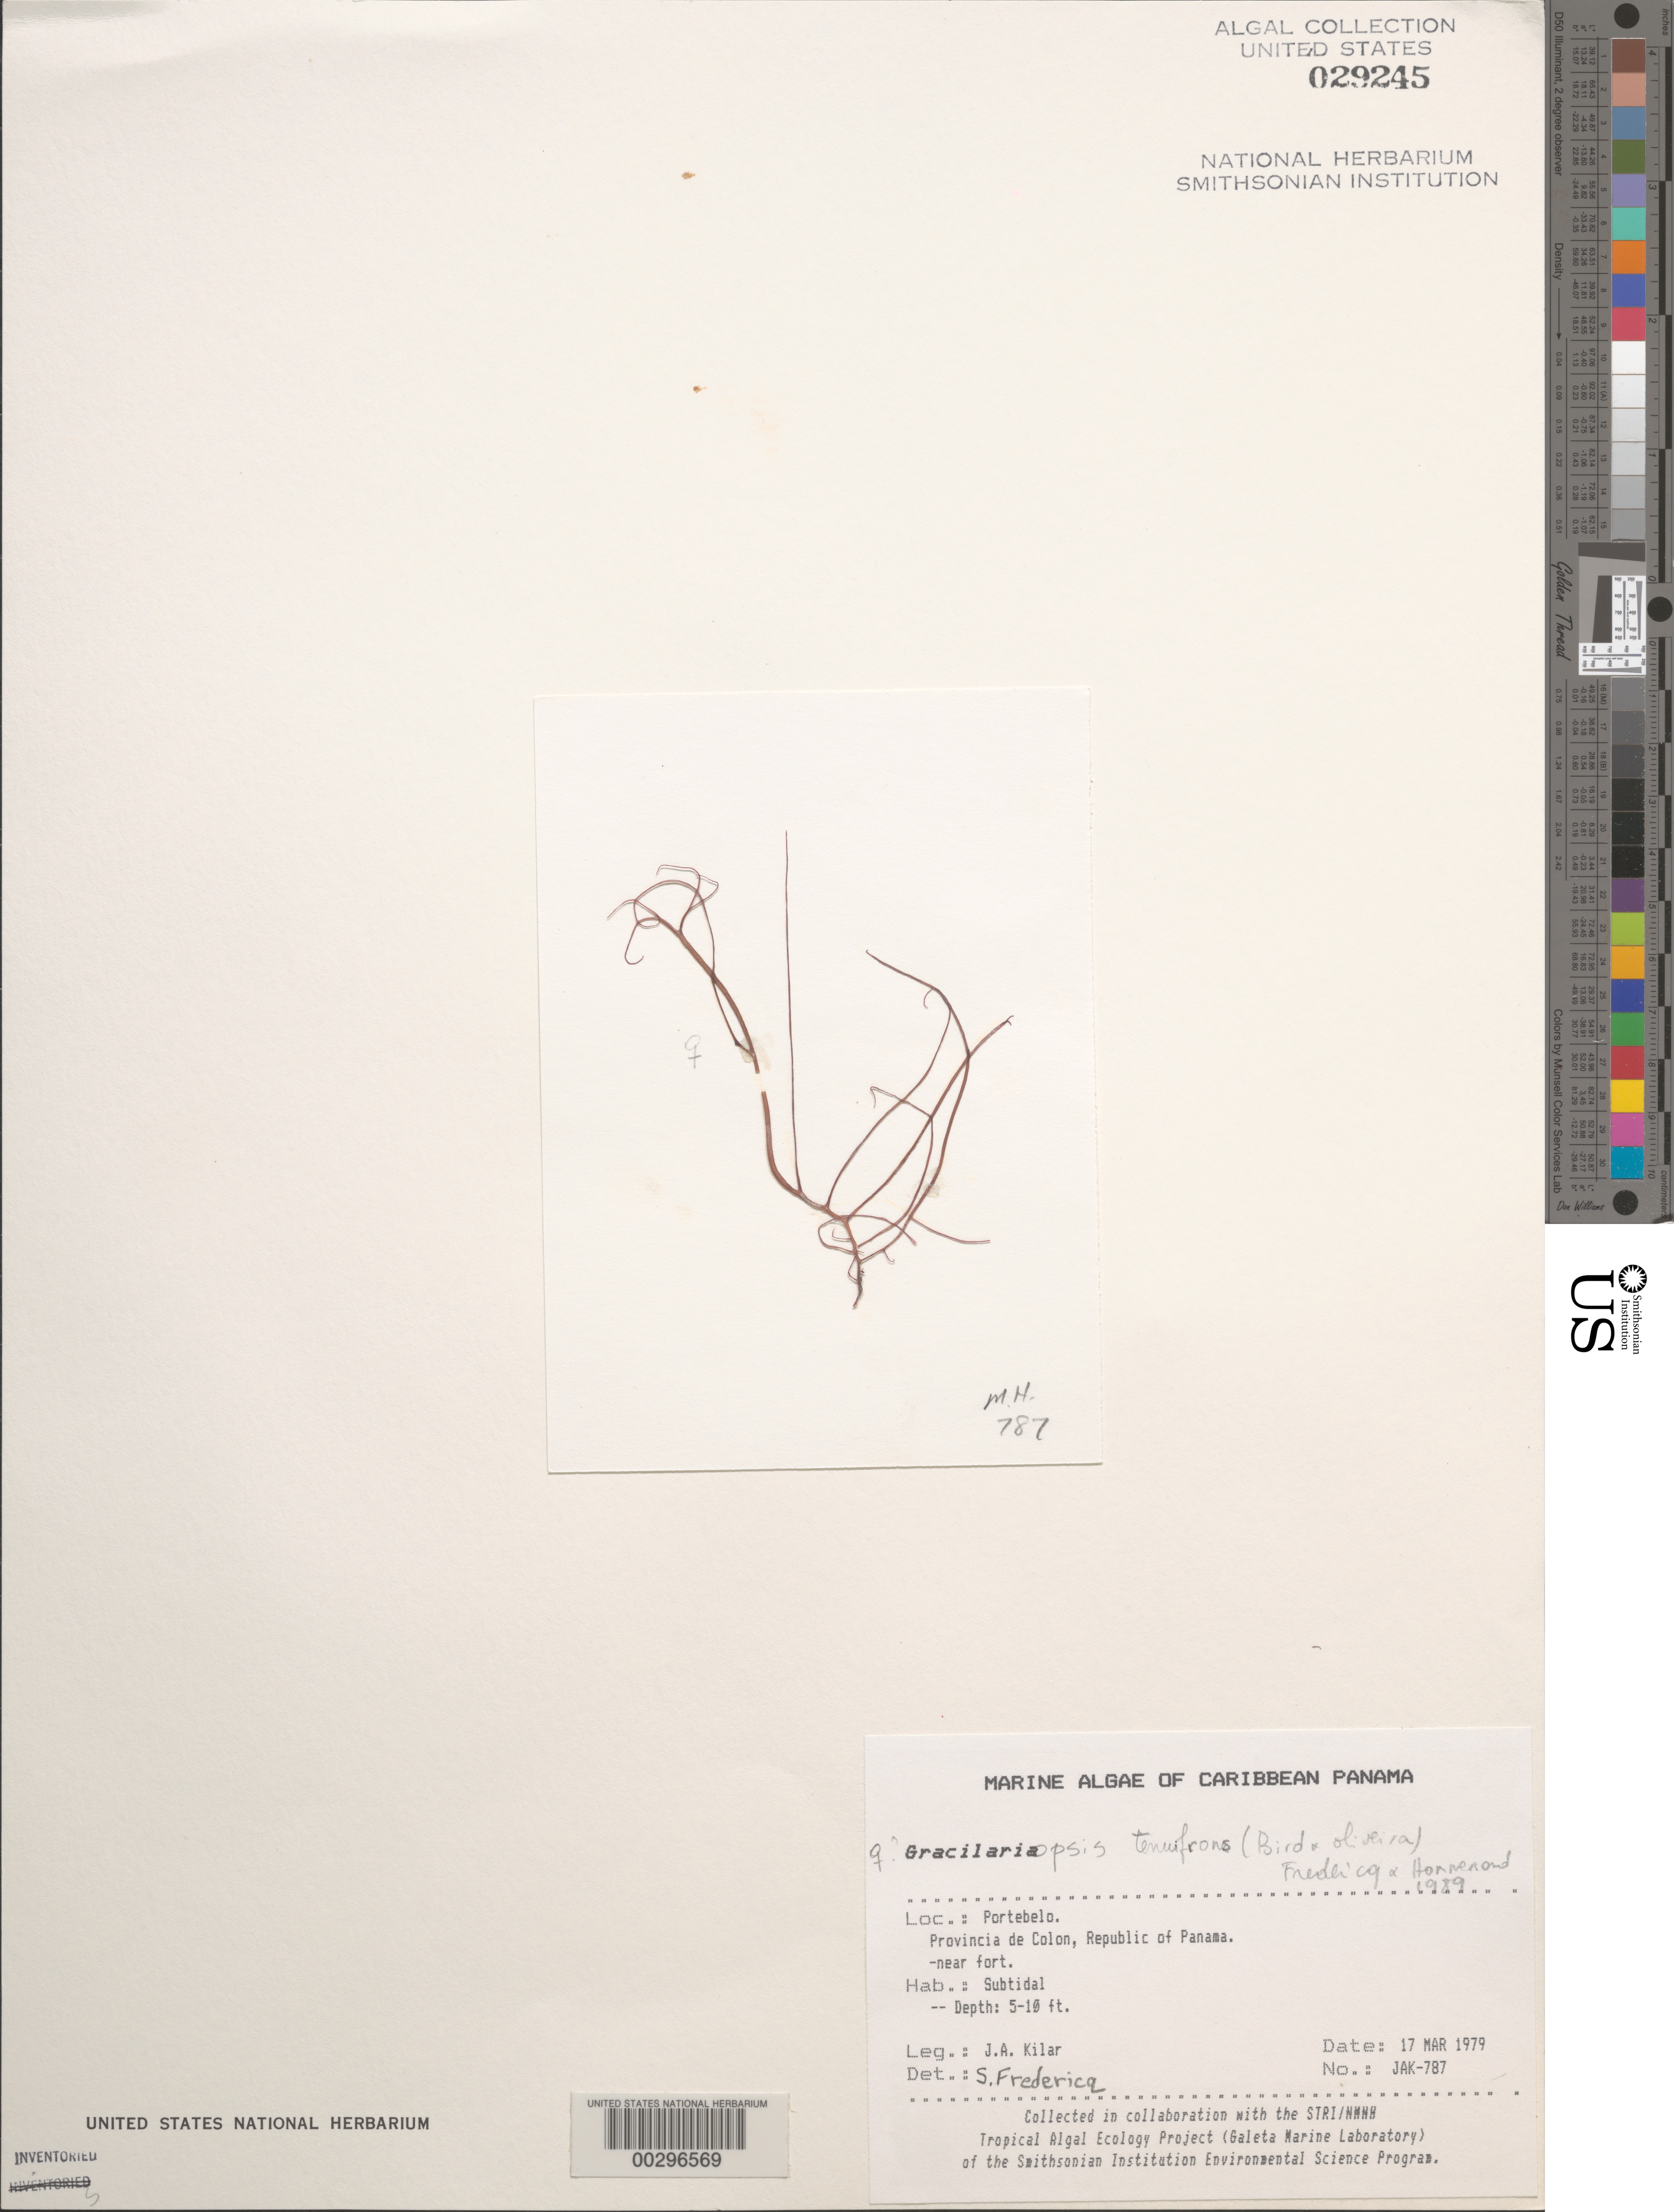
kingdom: Plantae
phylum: Rhodophyta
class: Florideophyceae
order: Gracilariales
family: Gracilariaceae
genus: Gracilariopsis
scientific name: Gracilariopsis tenuifrons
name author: (C.J. Bird & E.C. Oliveira) Fredericq & Hommersand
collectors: J. A. Kilar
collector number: JAK-787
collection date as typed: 17 Mar 1979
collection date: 1979-03-17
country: Panama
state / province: Colón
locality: Portebelo, near the Fort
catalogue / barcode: US 29245